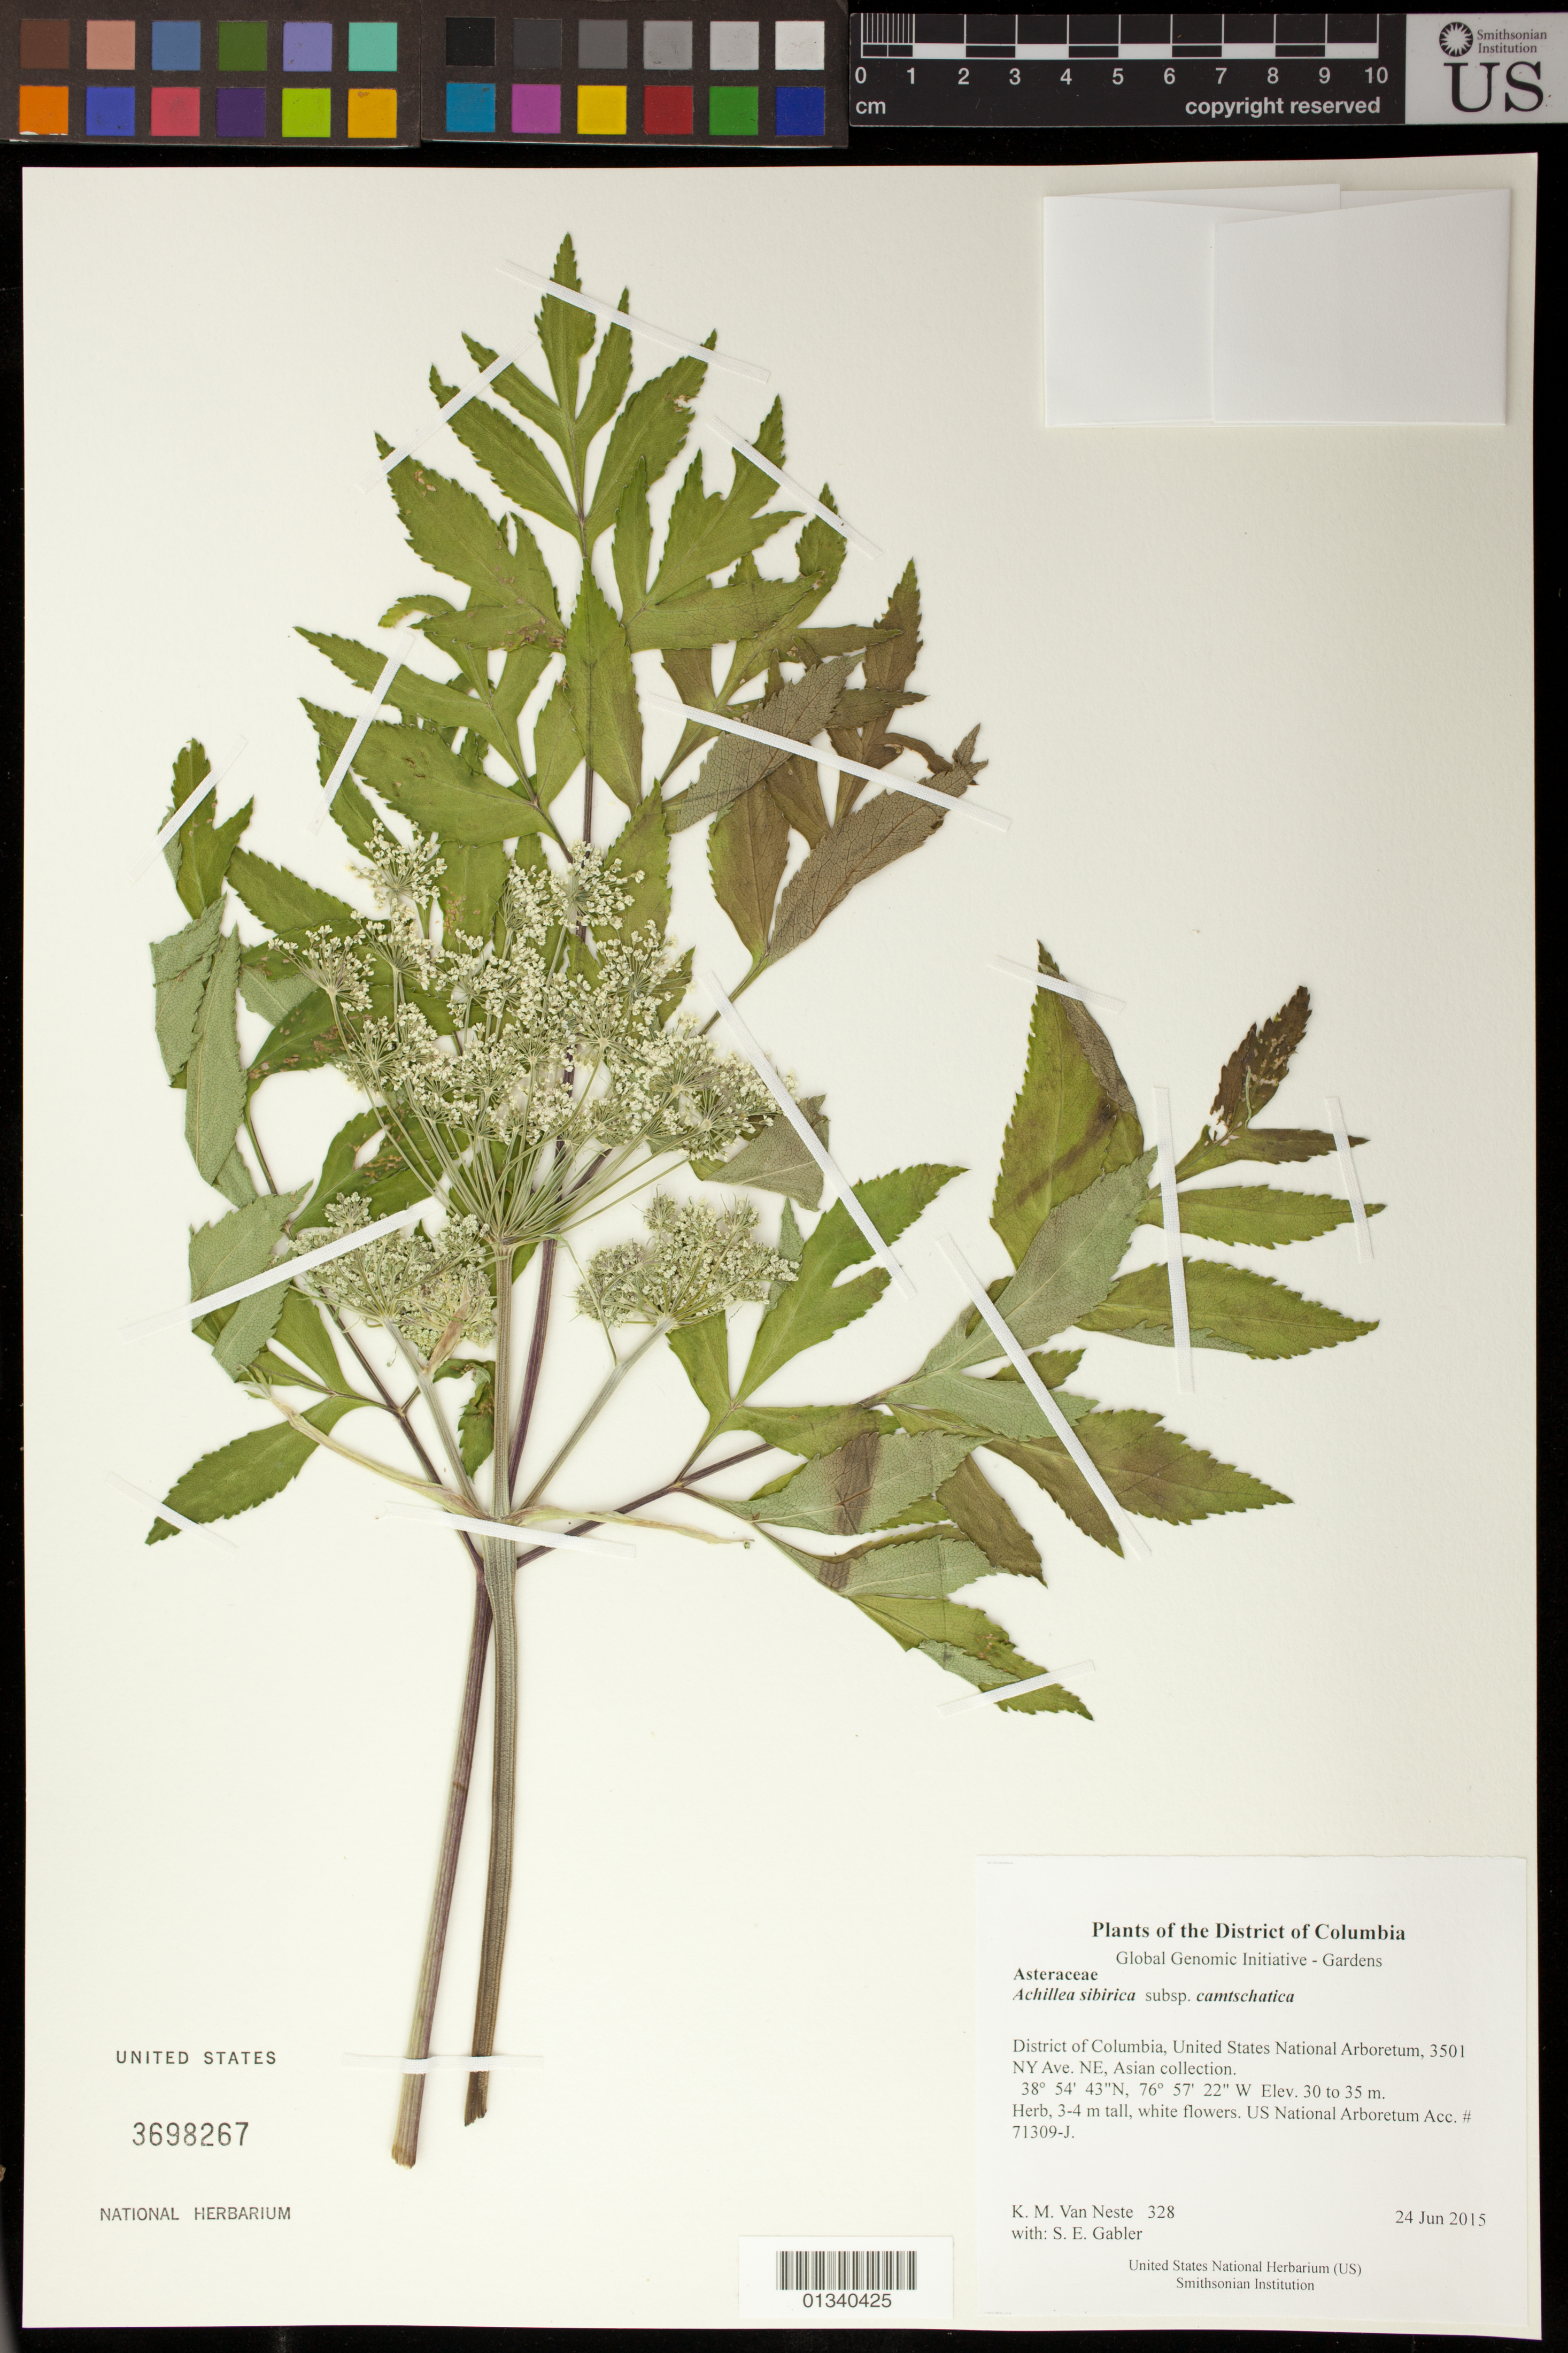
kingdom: Plantae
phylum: Tracheophyta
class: Magnoliopsida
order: Asterales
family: Asteraceae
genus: Achillea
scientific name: Achillea sibirica subsp. camtschatica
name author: Heimerl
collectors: K. M. Van Neste & S. E. Gabler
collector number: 328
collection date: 2015-06-24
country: United States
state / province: District of Columbia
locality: United States National Arboretum, 3501 NY Ave. NE, Asian collection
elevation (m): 30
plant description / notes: Angelica anomala NATIONAL ARBORETUM PROVENANCE INFO: ORIGINAL LOCALITY: Russian Federation, , ORIGINAL COLLECTORS: Whittemore, Alan T. and Adams, James R. AND COLLECTOR NUMBER: VV-129 LATITUDE: 44°3.2' N LONGITUDE: 131°23.9' E USNA ACCESSION: 71309 RECEIVED: Angelica anomalaseed9/15/2001 RECEIVED FROM: PROVENANCE CODE: W FULL PROVENANCE: collected directly from wild; origin known ELEVATION: LATITUDE: 44°3.2' N LONGITUDE: 131°23.9' E HABITAT:Open area in Salix - Ulmus woods near the river. DESCRIPTION: MISCELLANEOUS NOTES: Herb 2 m tall, dry and brittle when collected.;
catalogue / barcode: US 3698267